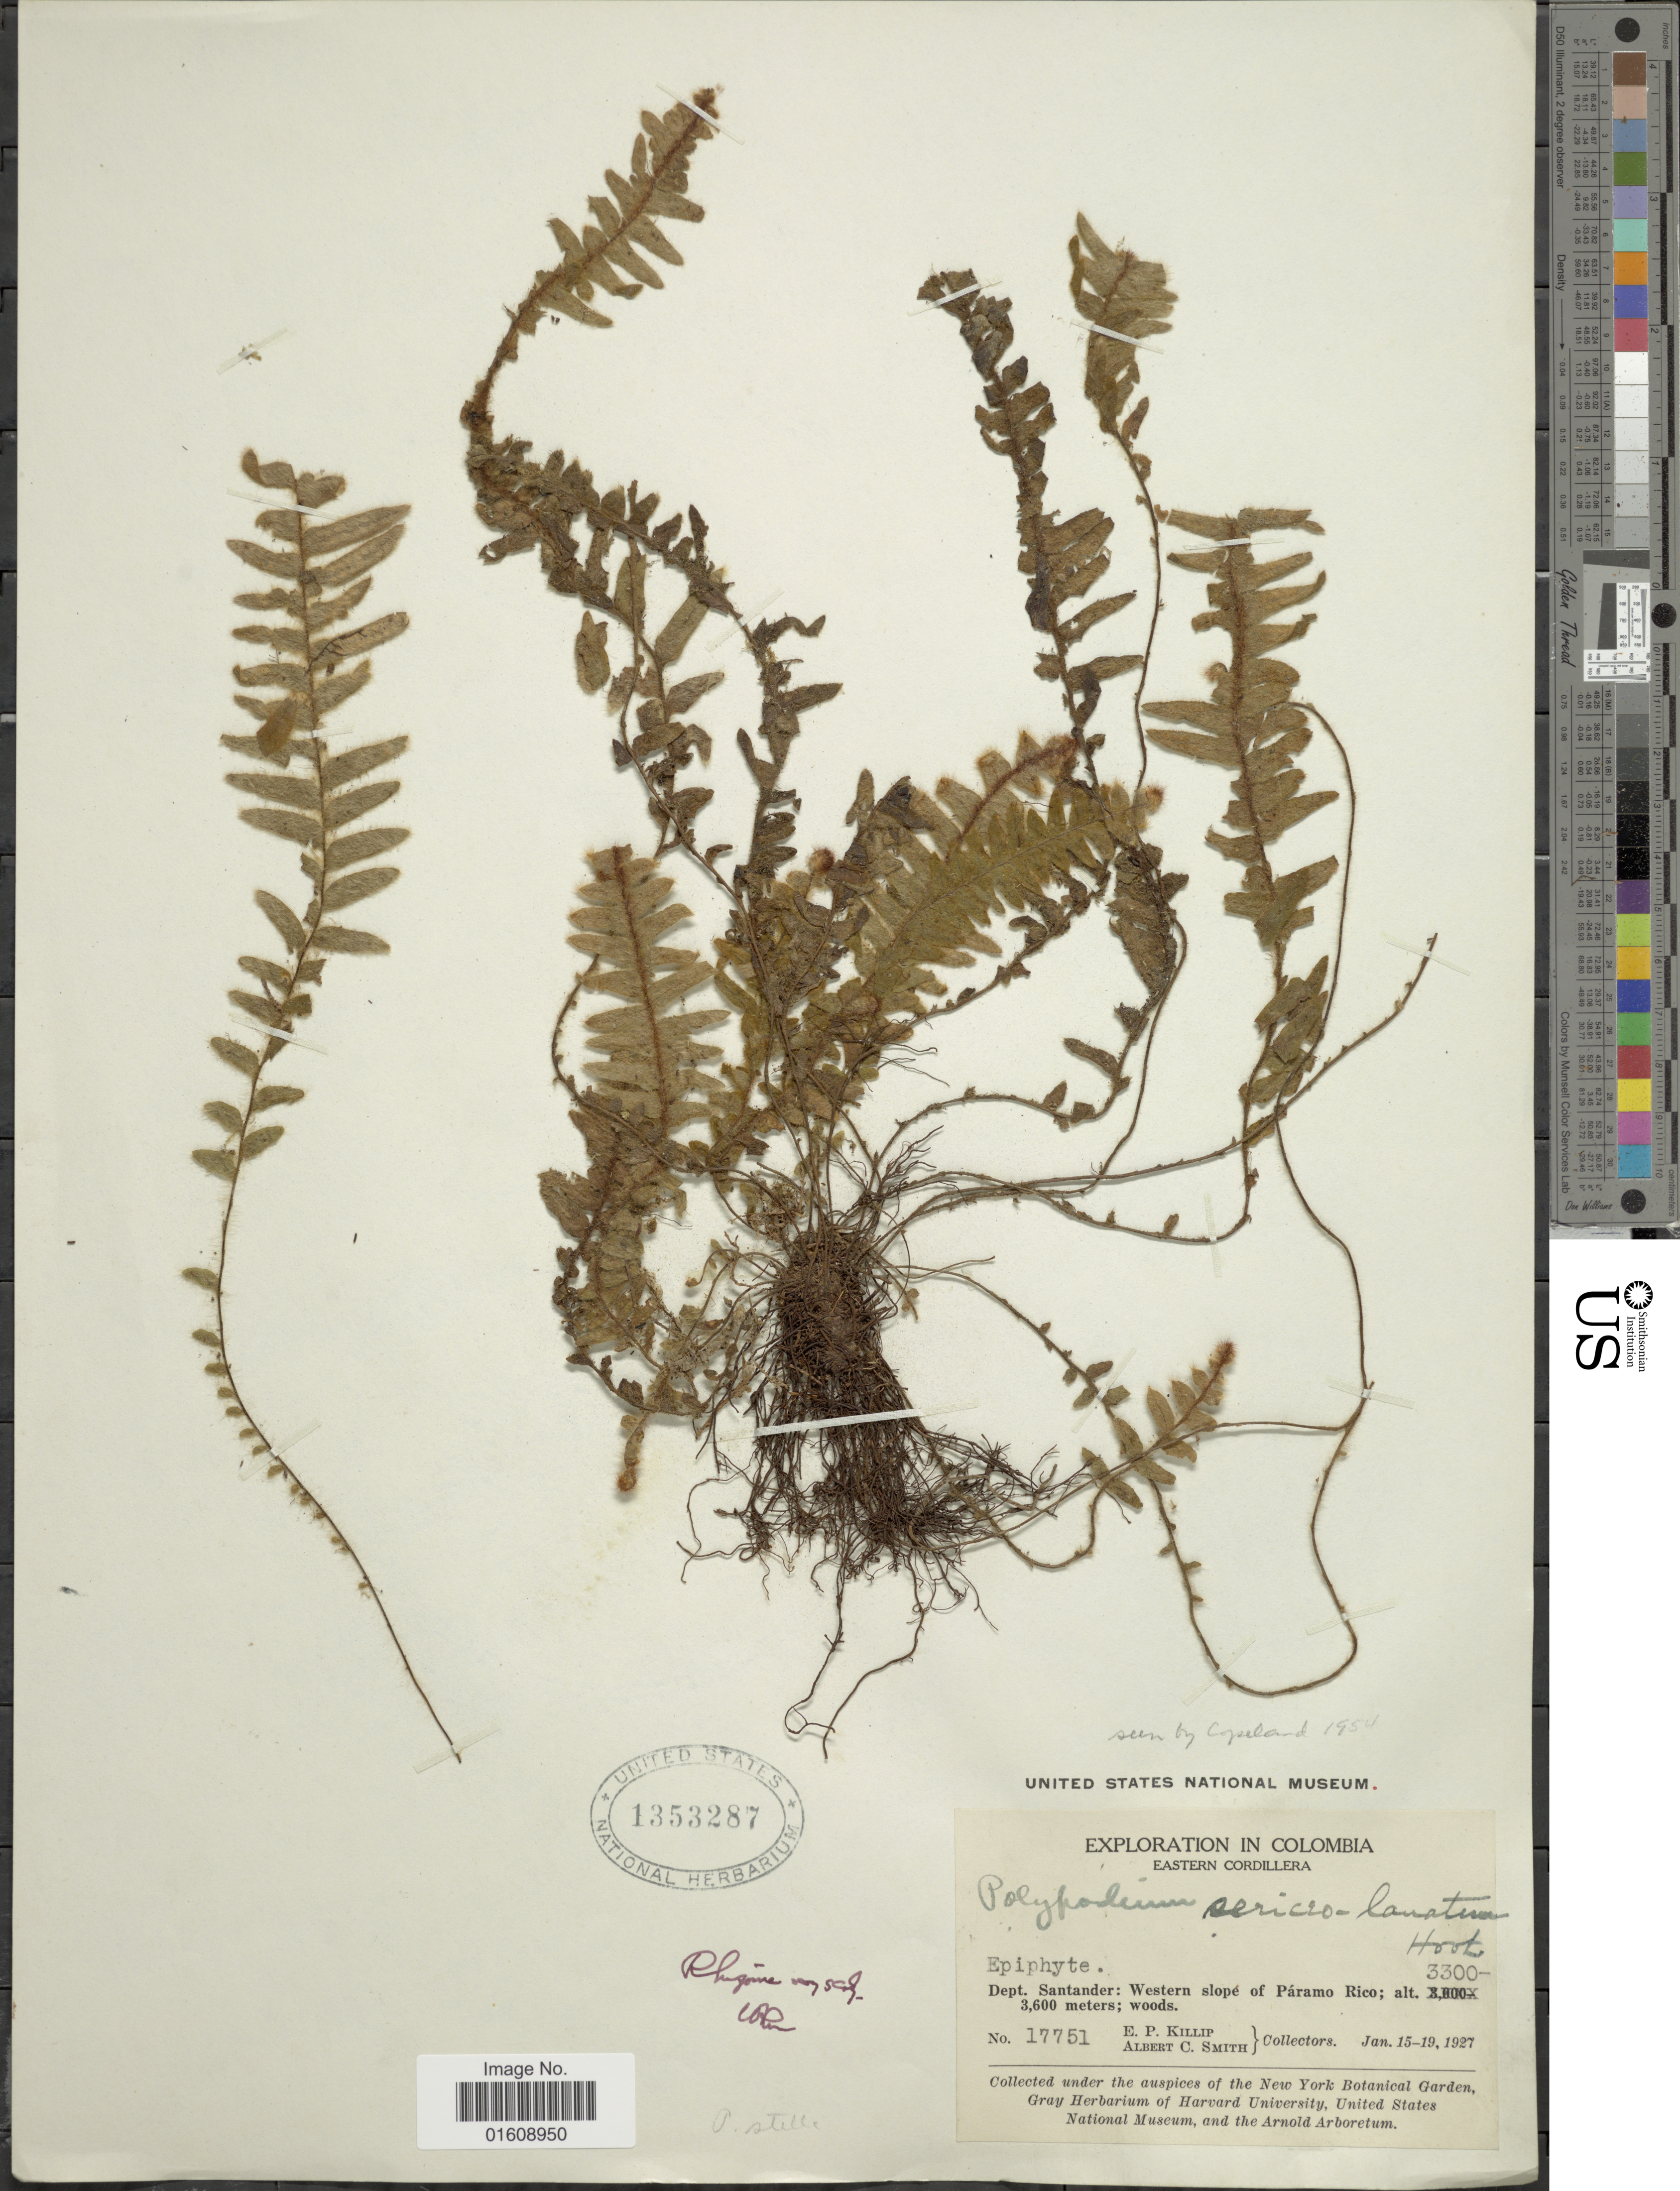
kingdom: Plantae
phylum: Tracheophyta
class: Polypodiopsida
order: Polypodiales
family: Polypodiaceae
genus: Alansmia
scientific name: Alansmia lanigera var. stella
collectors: E. P. Killip & A. C. Smith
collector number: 17751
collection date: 1927-01-15/1927-01-19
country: Colombia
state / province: Santander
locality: Colombia, Eastern Cordillera, Dept. Santander: Western slope of Páramo Rico.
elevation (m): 3300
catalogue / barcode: US 1353287